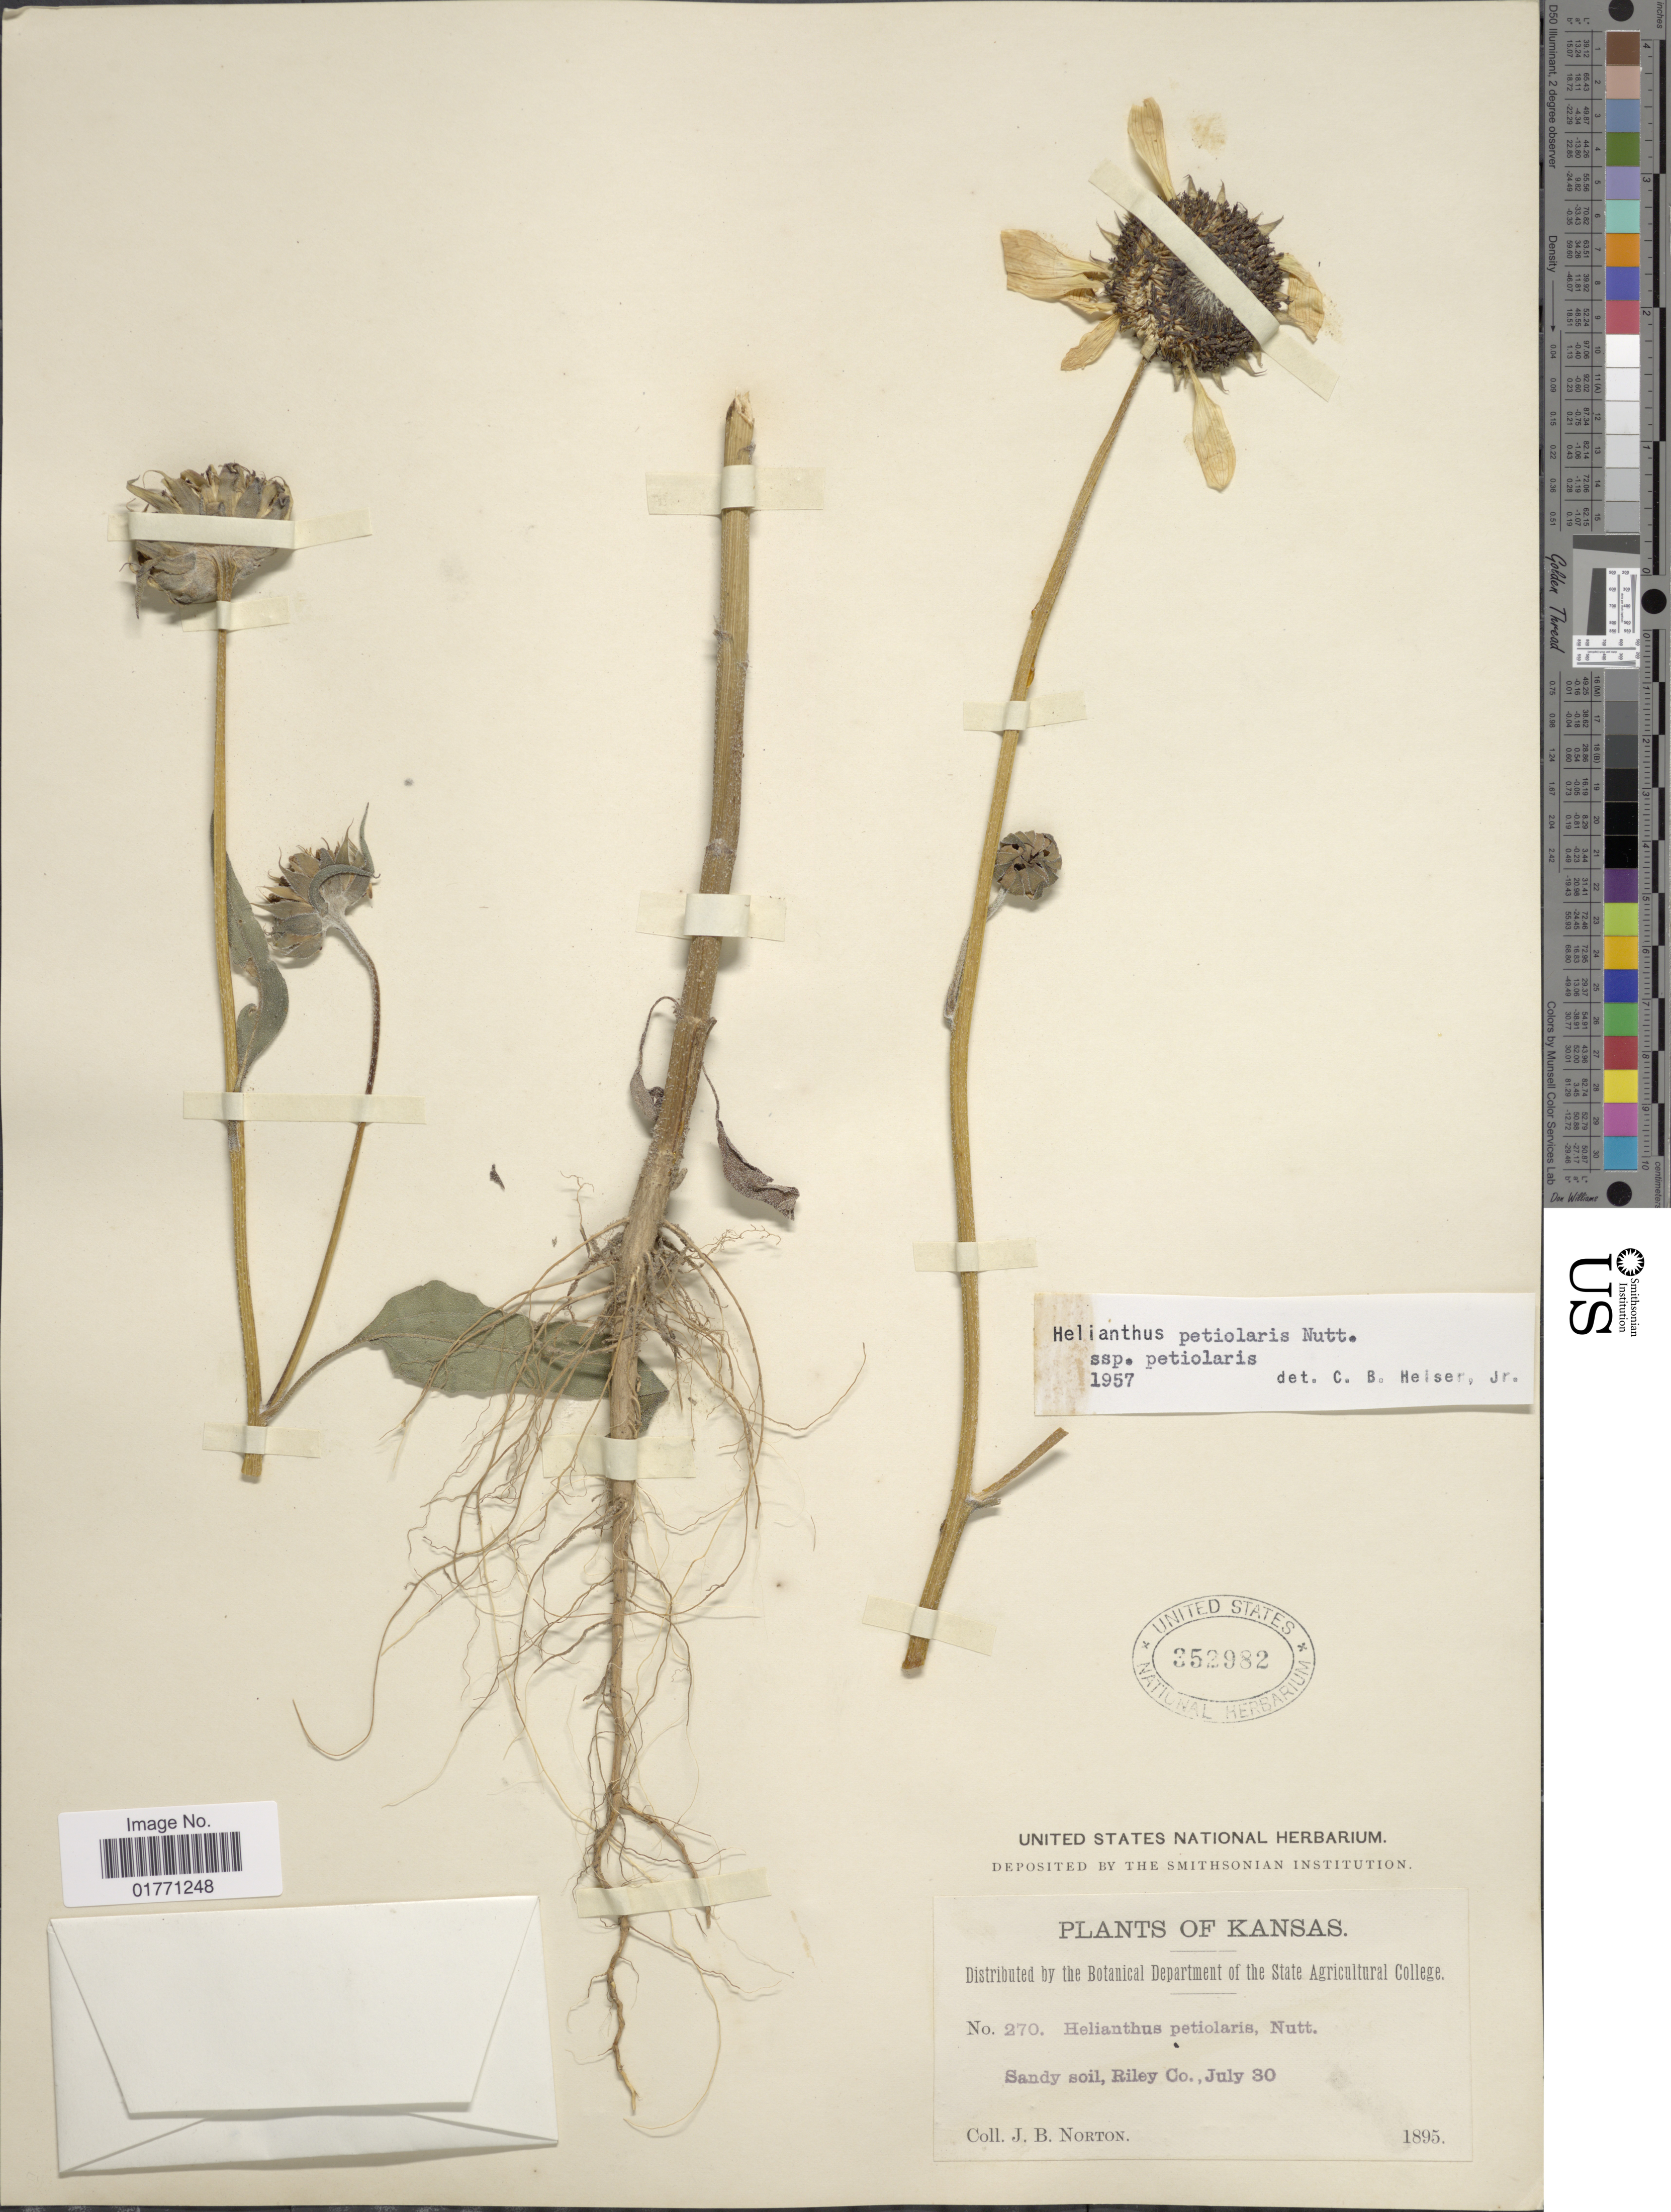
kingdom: Plantae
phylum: Tracheophyta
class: Magnoliopsida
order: Asterales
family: Asteraceae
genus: Helianthus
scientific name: Helianthus petiolaris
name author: Nutt.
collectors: J. B. Norton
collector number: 270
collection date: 1895-07-30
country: United States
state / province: Kansas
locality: Sandy soil, Riley Co.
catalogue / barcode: US 352982